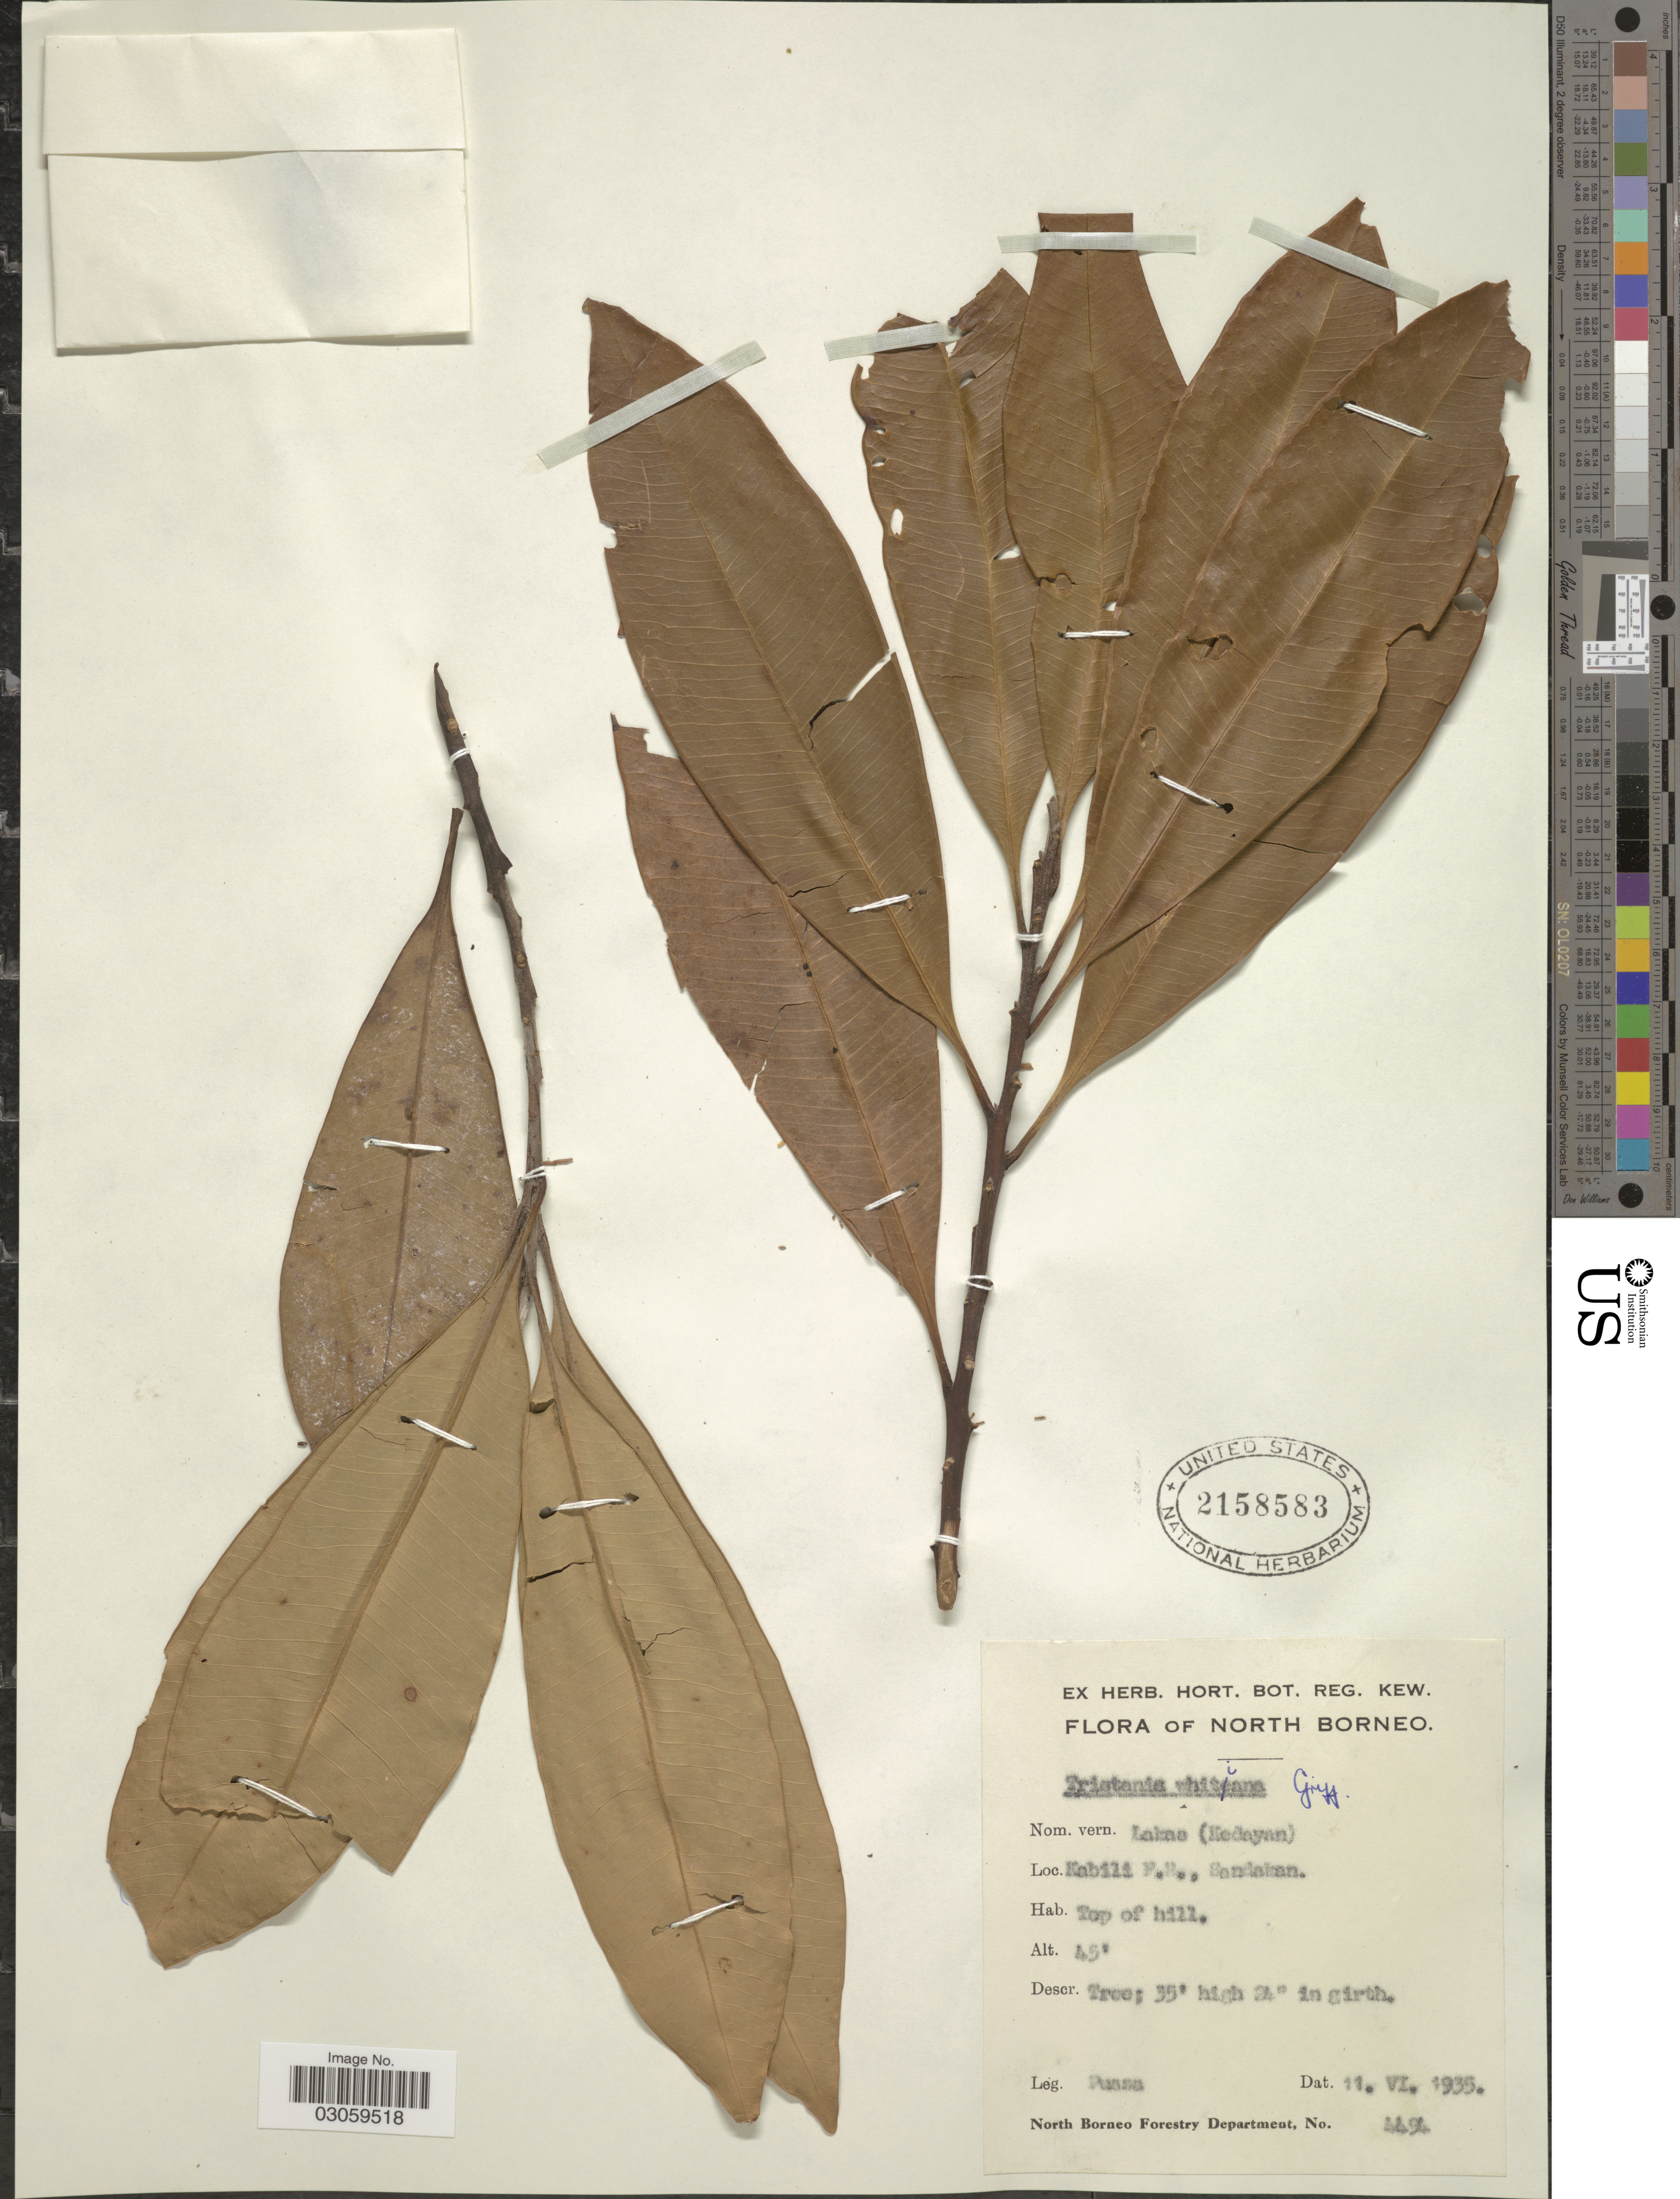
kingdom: Plantae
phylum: Tracheophyta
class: Magnoliopsida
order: Myrtales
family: Myrtaceae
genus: Tristaniopsis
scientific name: Tristaniopsis whiteana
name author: (Griff.) P.G. Wilson & J. T. Waterh.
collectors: Puasa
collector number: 4494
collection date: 1935-06-11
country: Malaysia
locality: North Borneo. Kabili F.R., Sandakan.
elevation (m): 14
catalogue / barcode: US 2158583